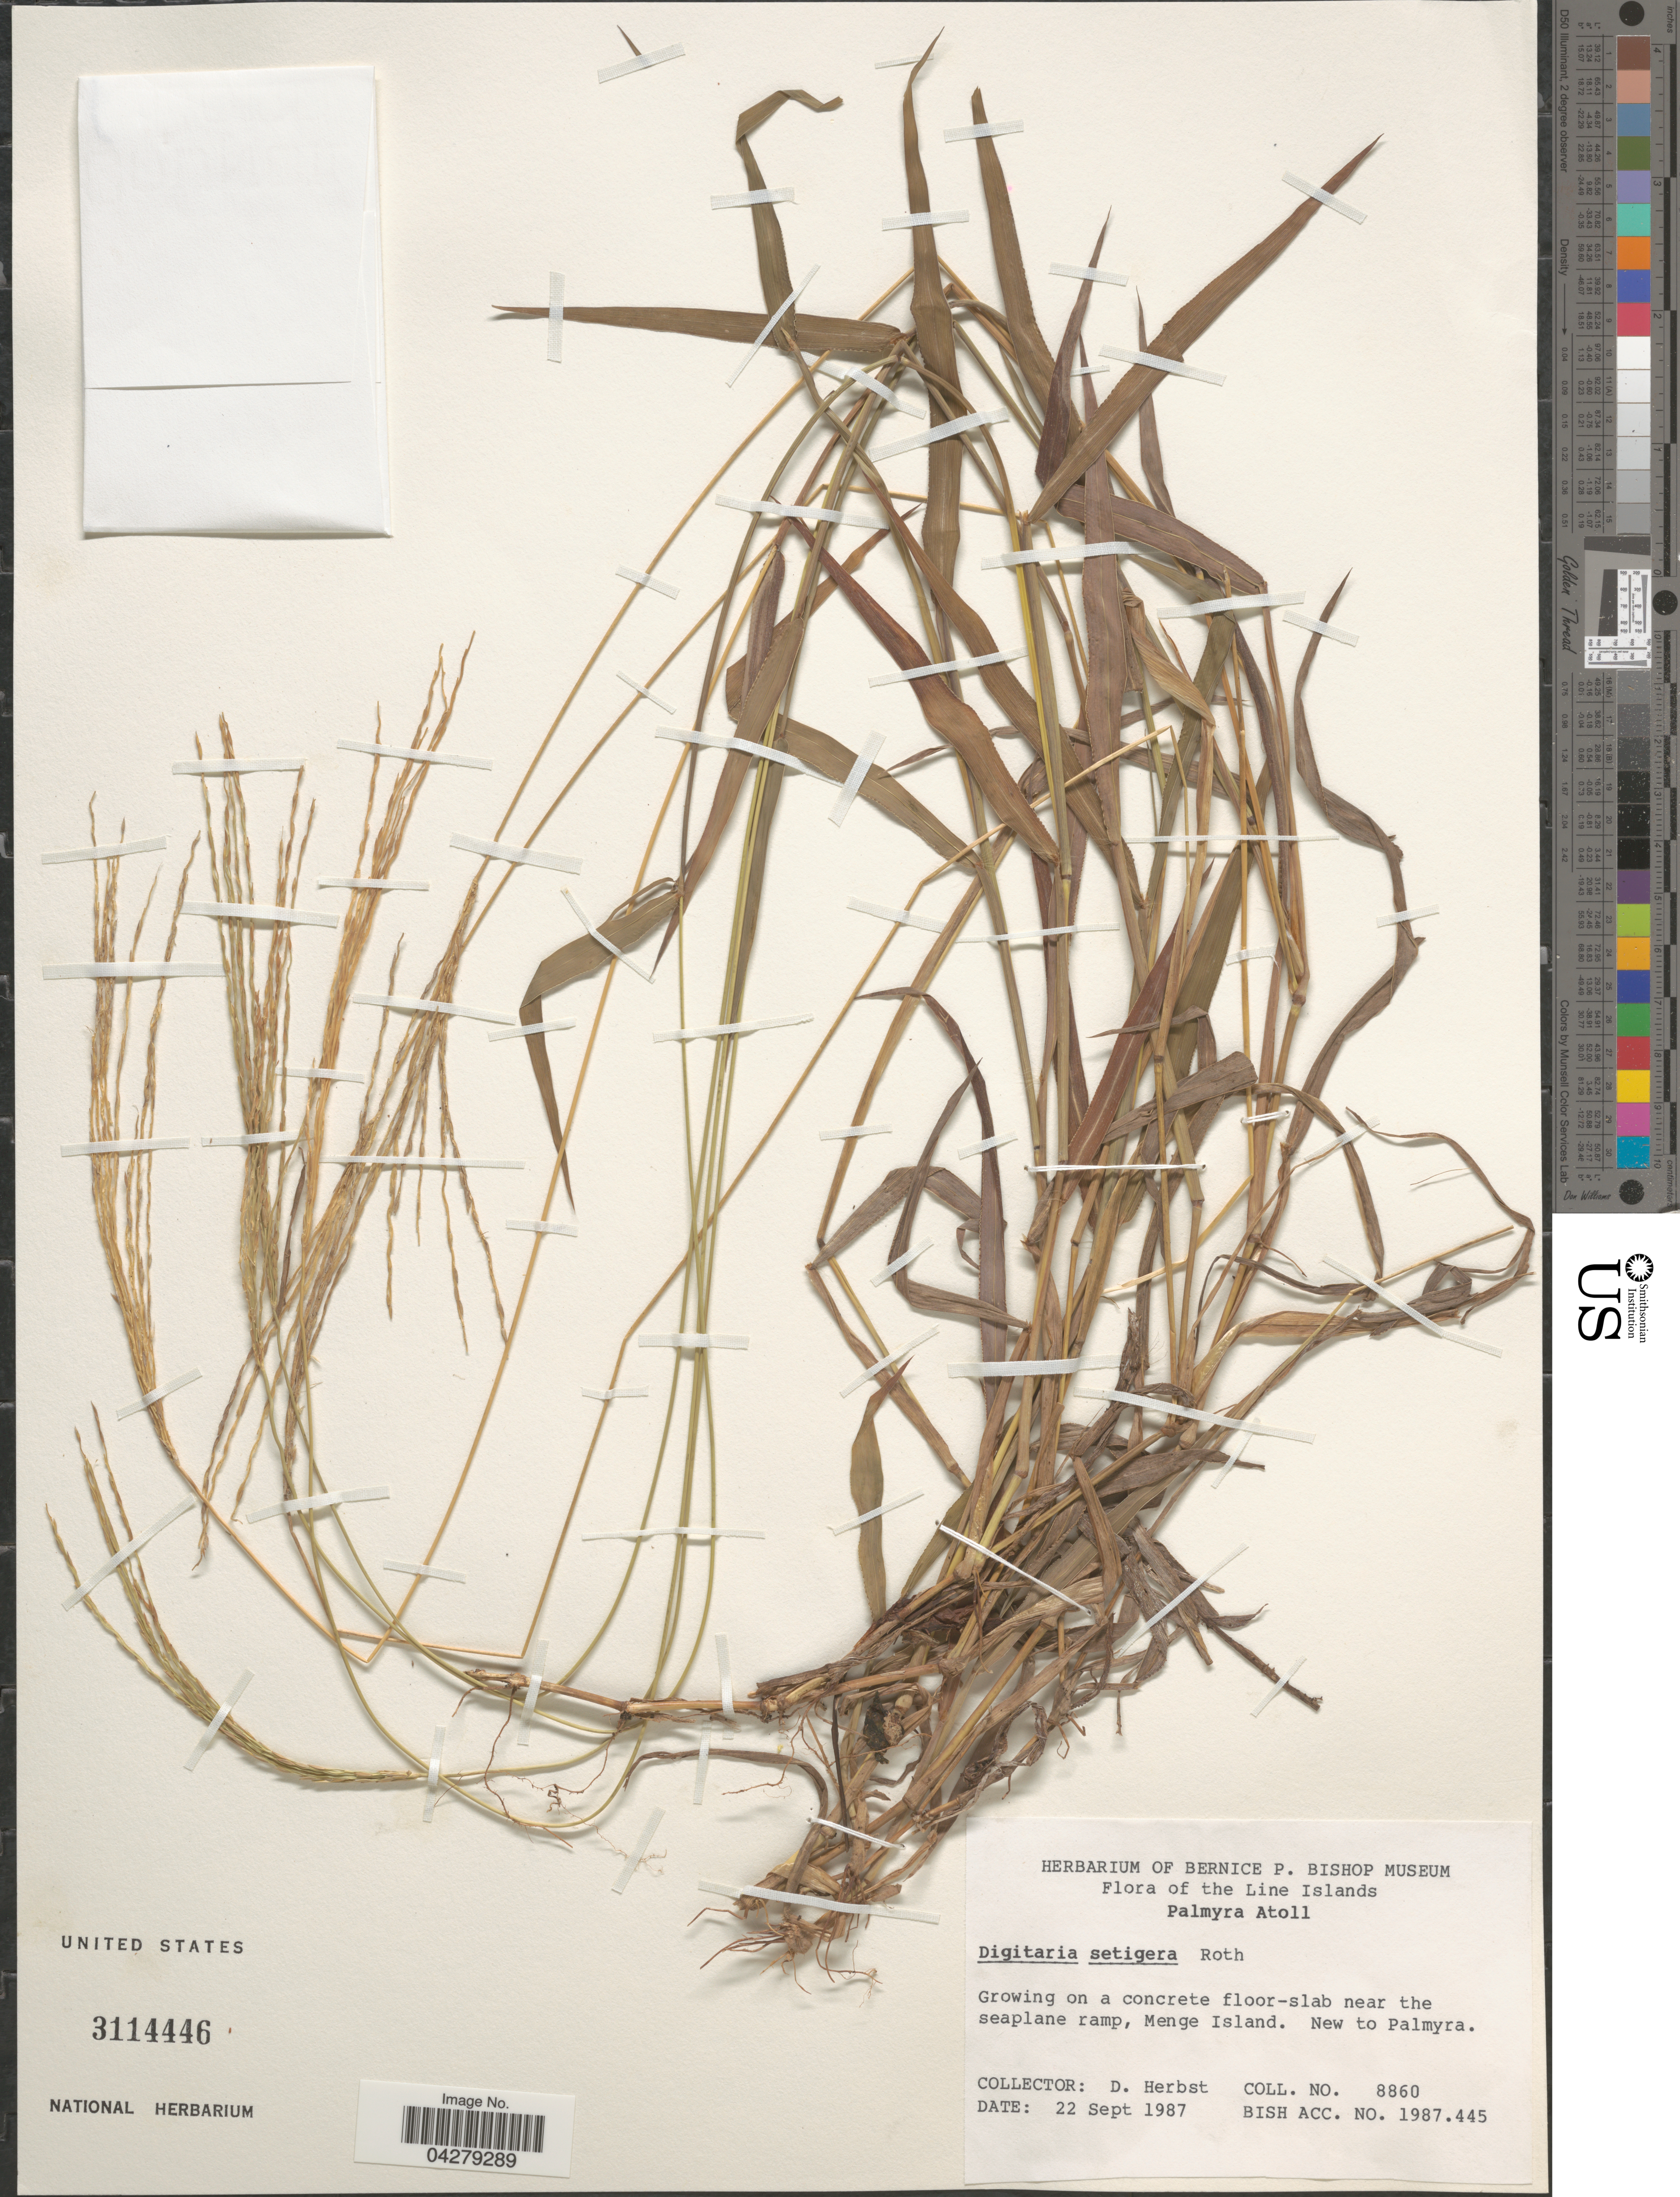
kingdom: Plantae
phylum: Tracheophyta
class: Liliopsida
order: Poales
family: Poaceae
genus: Digitaria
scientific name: Digitaria setigera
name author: Roth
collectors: D. Herbst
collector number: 8860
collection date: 1987-09-22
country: U.S. Administered Pacific Islands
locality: The Line Islands. Palmyra Atoll. Growing on a concrete floor-slab near the seaplane ramp, Menge Island. New to Palmyra.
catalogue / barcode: US 3114446